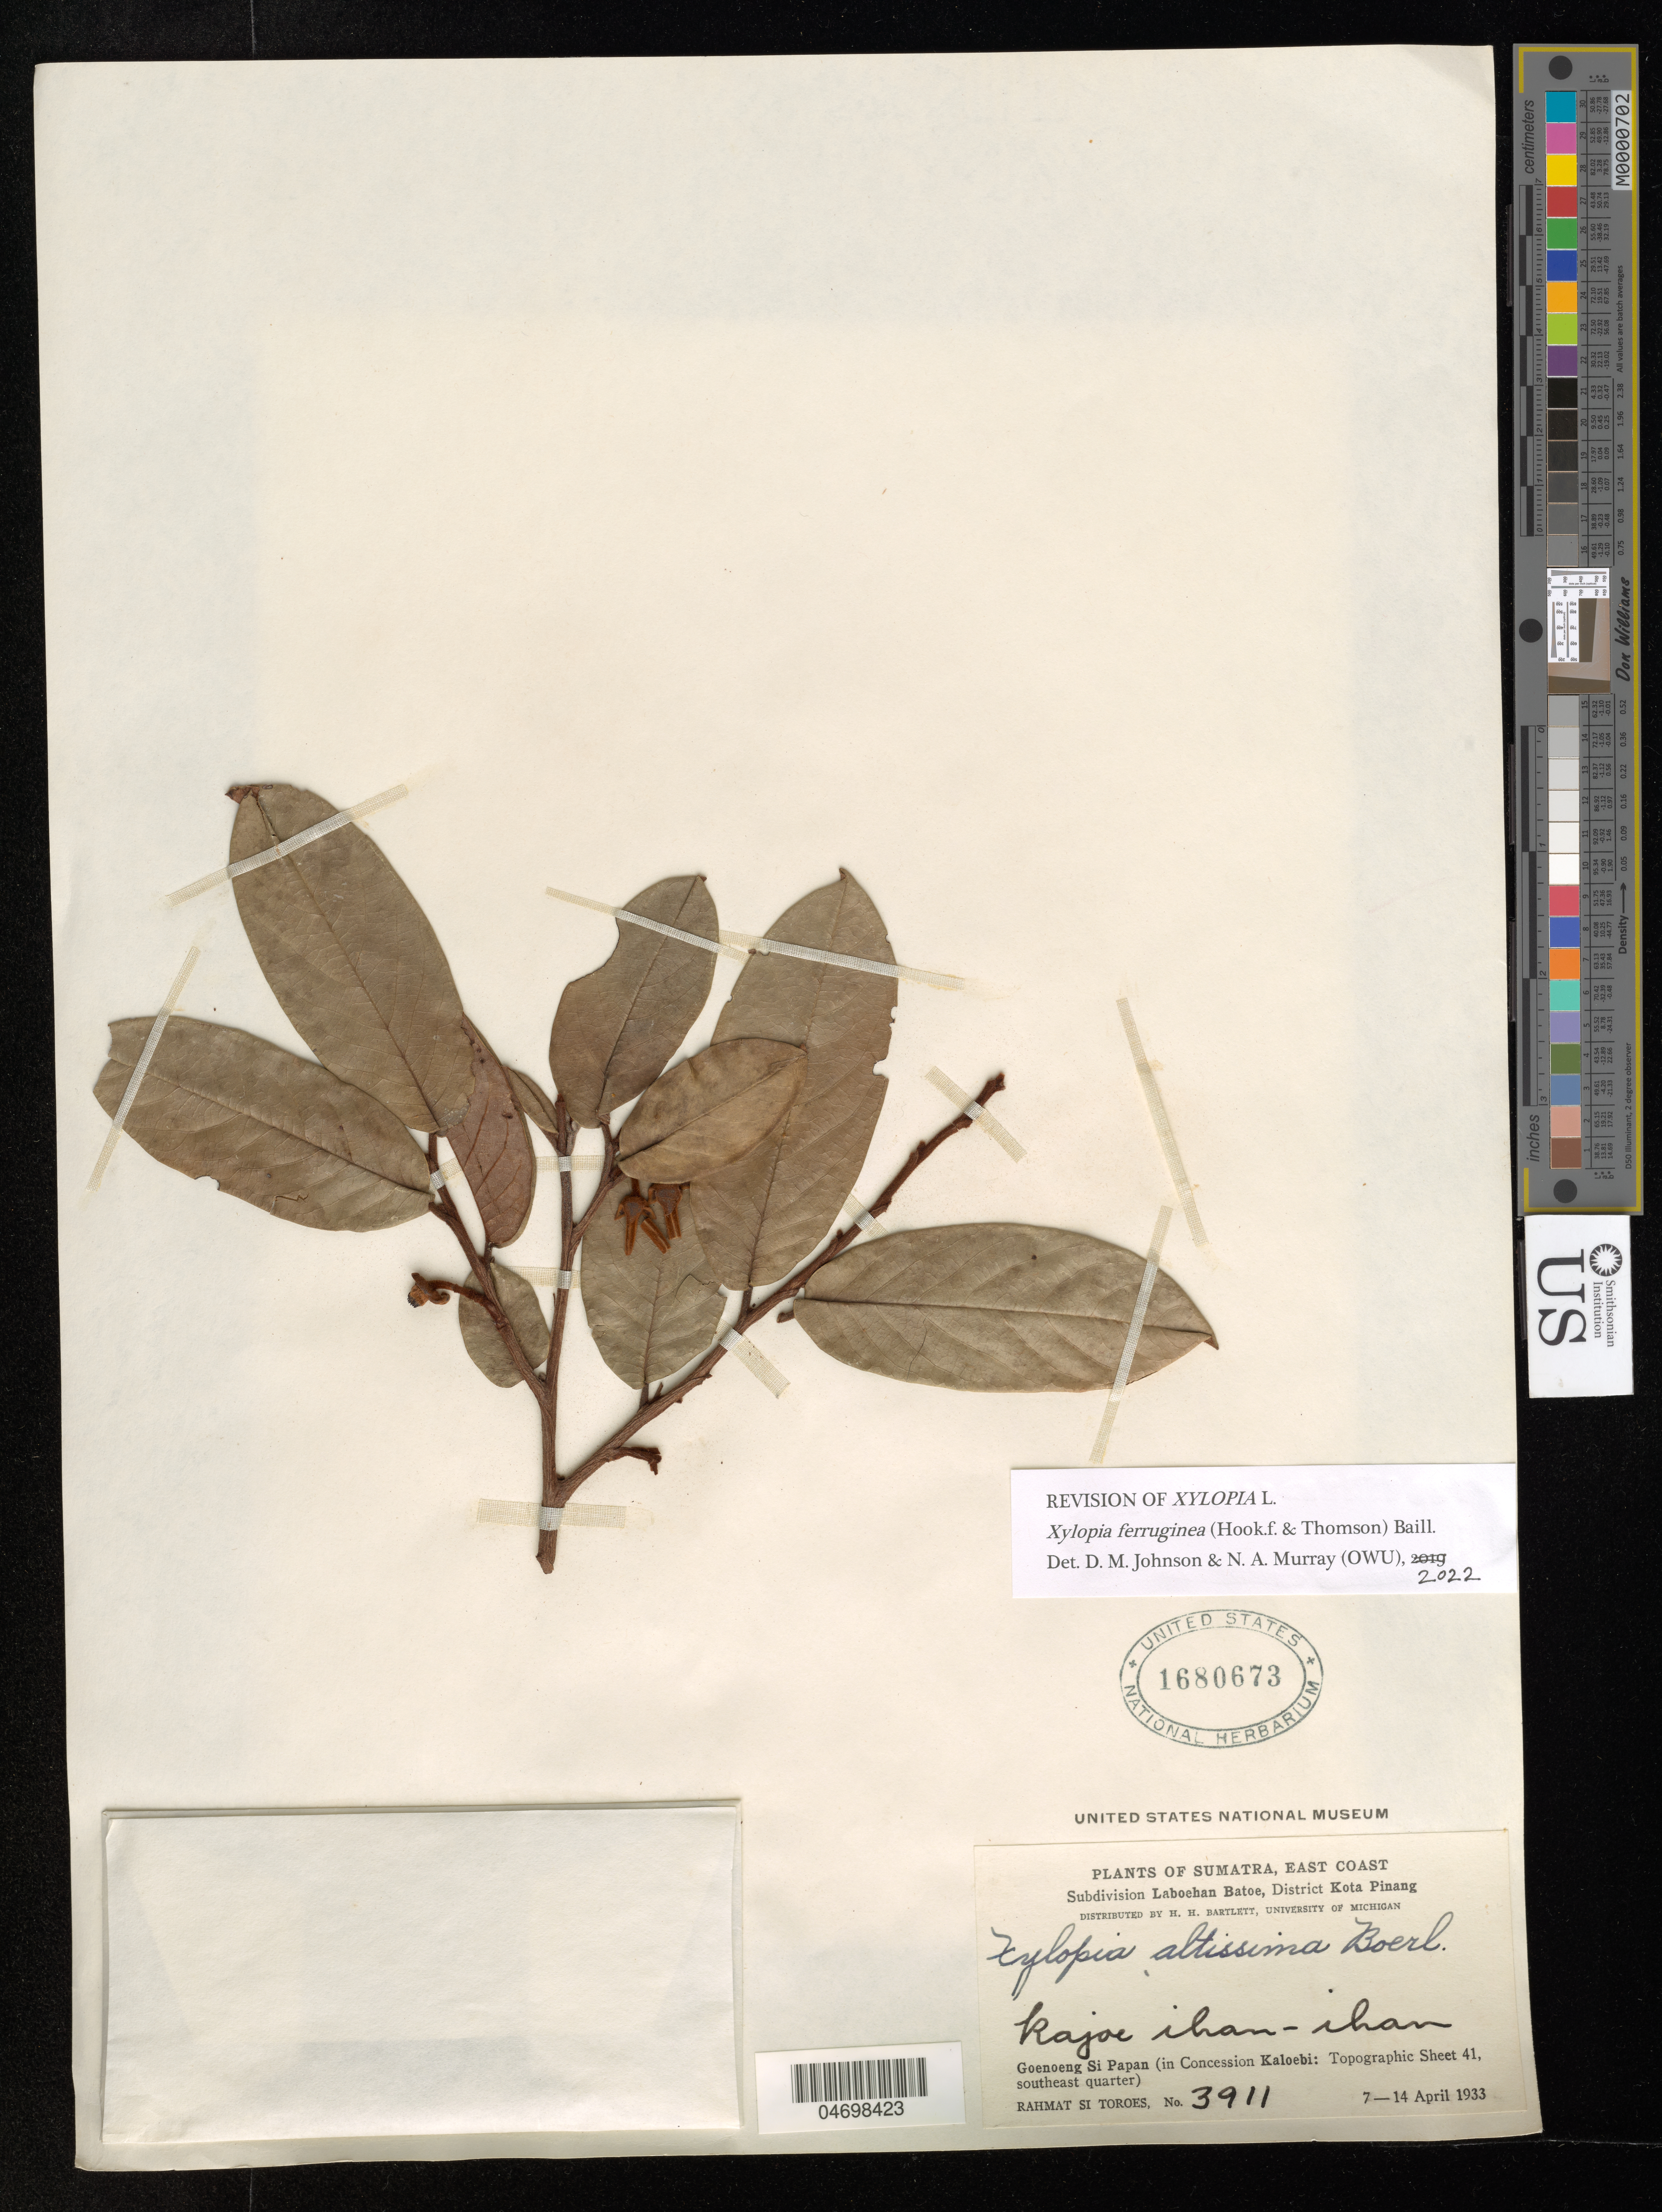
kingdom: Plantae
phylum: Tracheophyta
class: Magnoliopsida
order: Magnoliales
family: Annonaceae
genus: Xylopia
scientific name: Xylopia ferruginea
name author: (Hook. f. & Thomson) Baill.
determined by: Johnson, D. M.; Murray, N. A.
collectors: Rahmat Si Boeea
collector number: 3911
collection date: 1933-04-07/1933-04-14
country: Indonesia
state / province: Sumatra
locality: East Coast. Goenoeng Si Papan (in Concession Kaloebi).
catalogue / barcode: US 1680673